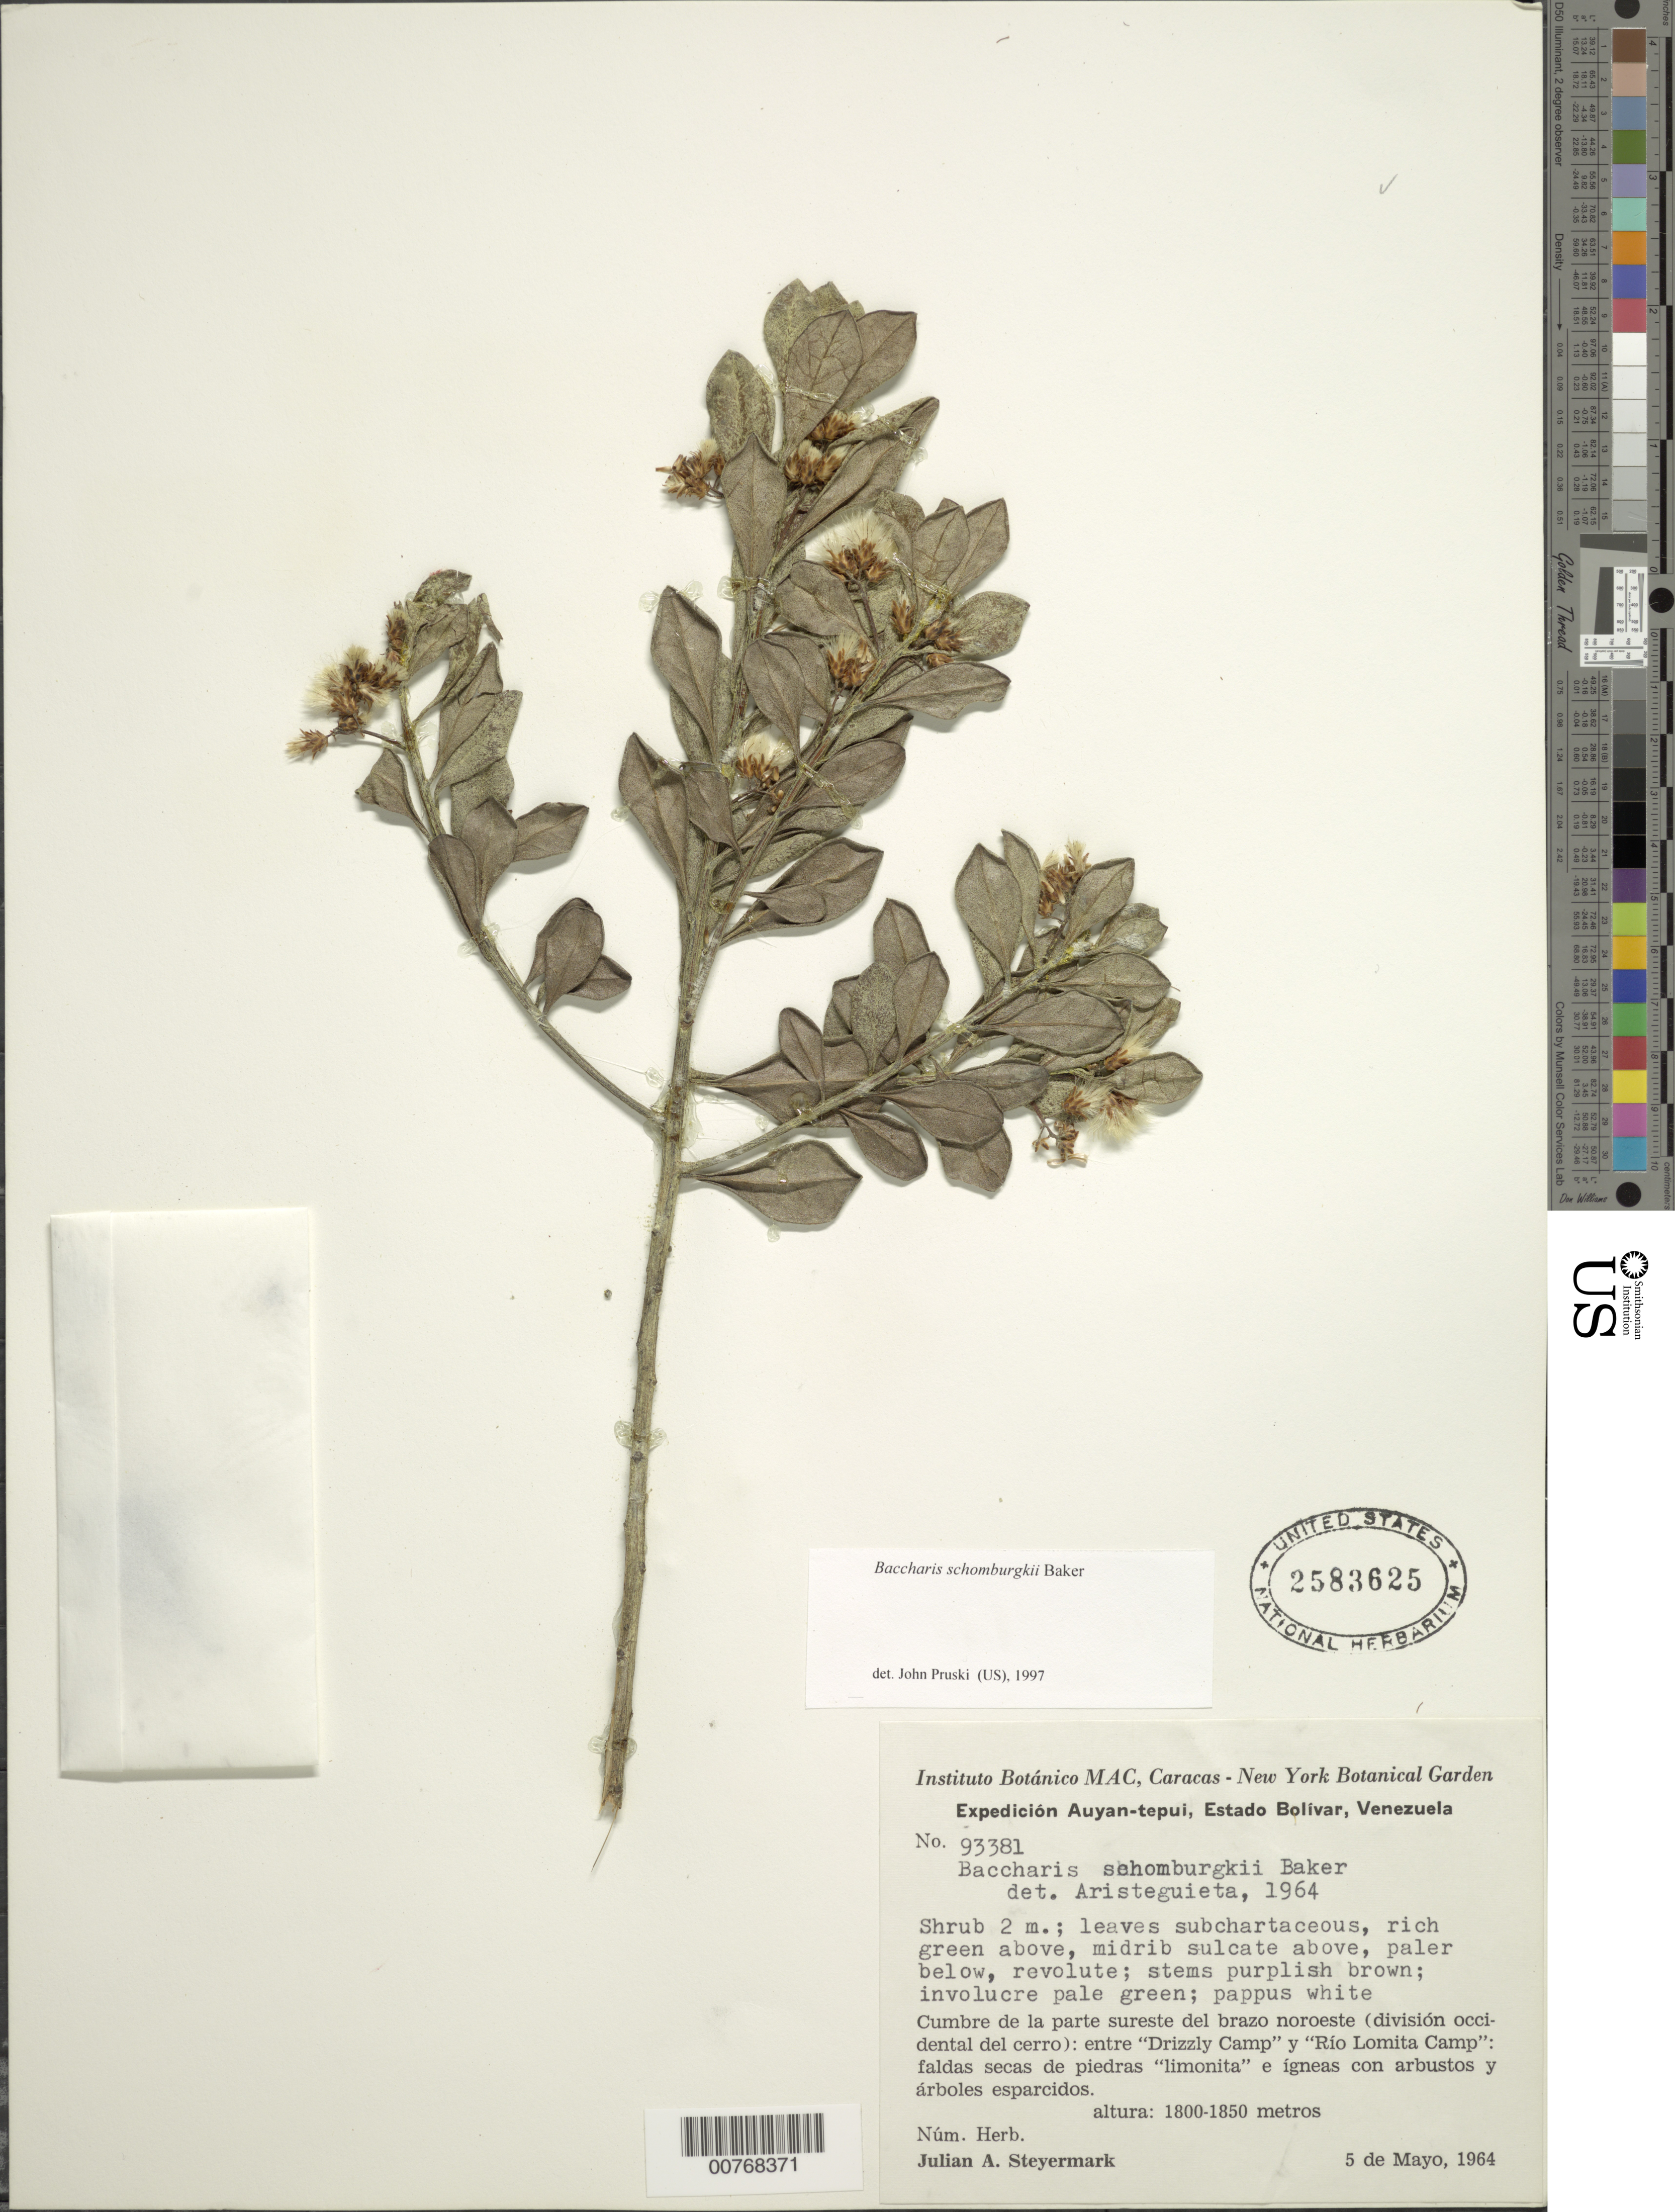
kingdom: Plantae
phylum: Tracheophyta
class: Magnoliopsida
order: Asterales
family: Asteraceae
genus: Baccharis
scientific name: Baccharis schomburgkii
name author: Baker in Mart.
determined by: Aristeguieta, L.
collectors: J. Steyermark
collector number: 93381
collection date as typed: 5-May-64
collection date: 1964-05-05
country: Venezuela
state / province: Bolívar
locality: Auyan-tepuí, cumbre de la parte sureste del brazo noroeste (division occidental del cerro): entre "Drizzly Camp" y "Río Lomita Camp"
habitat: Faldas secas de piedras "limonita" e igneas con arubstos y arbolse esparcidos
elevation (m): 1800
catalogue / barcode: US 2583625